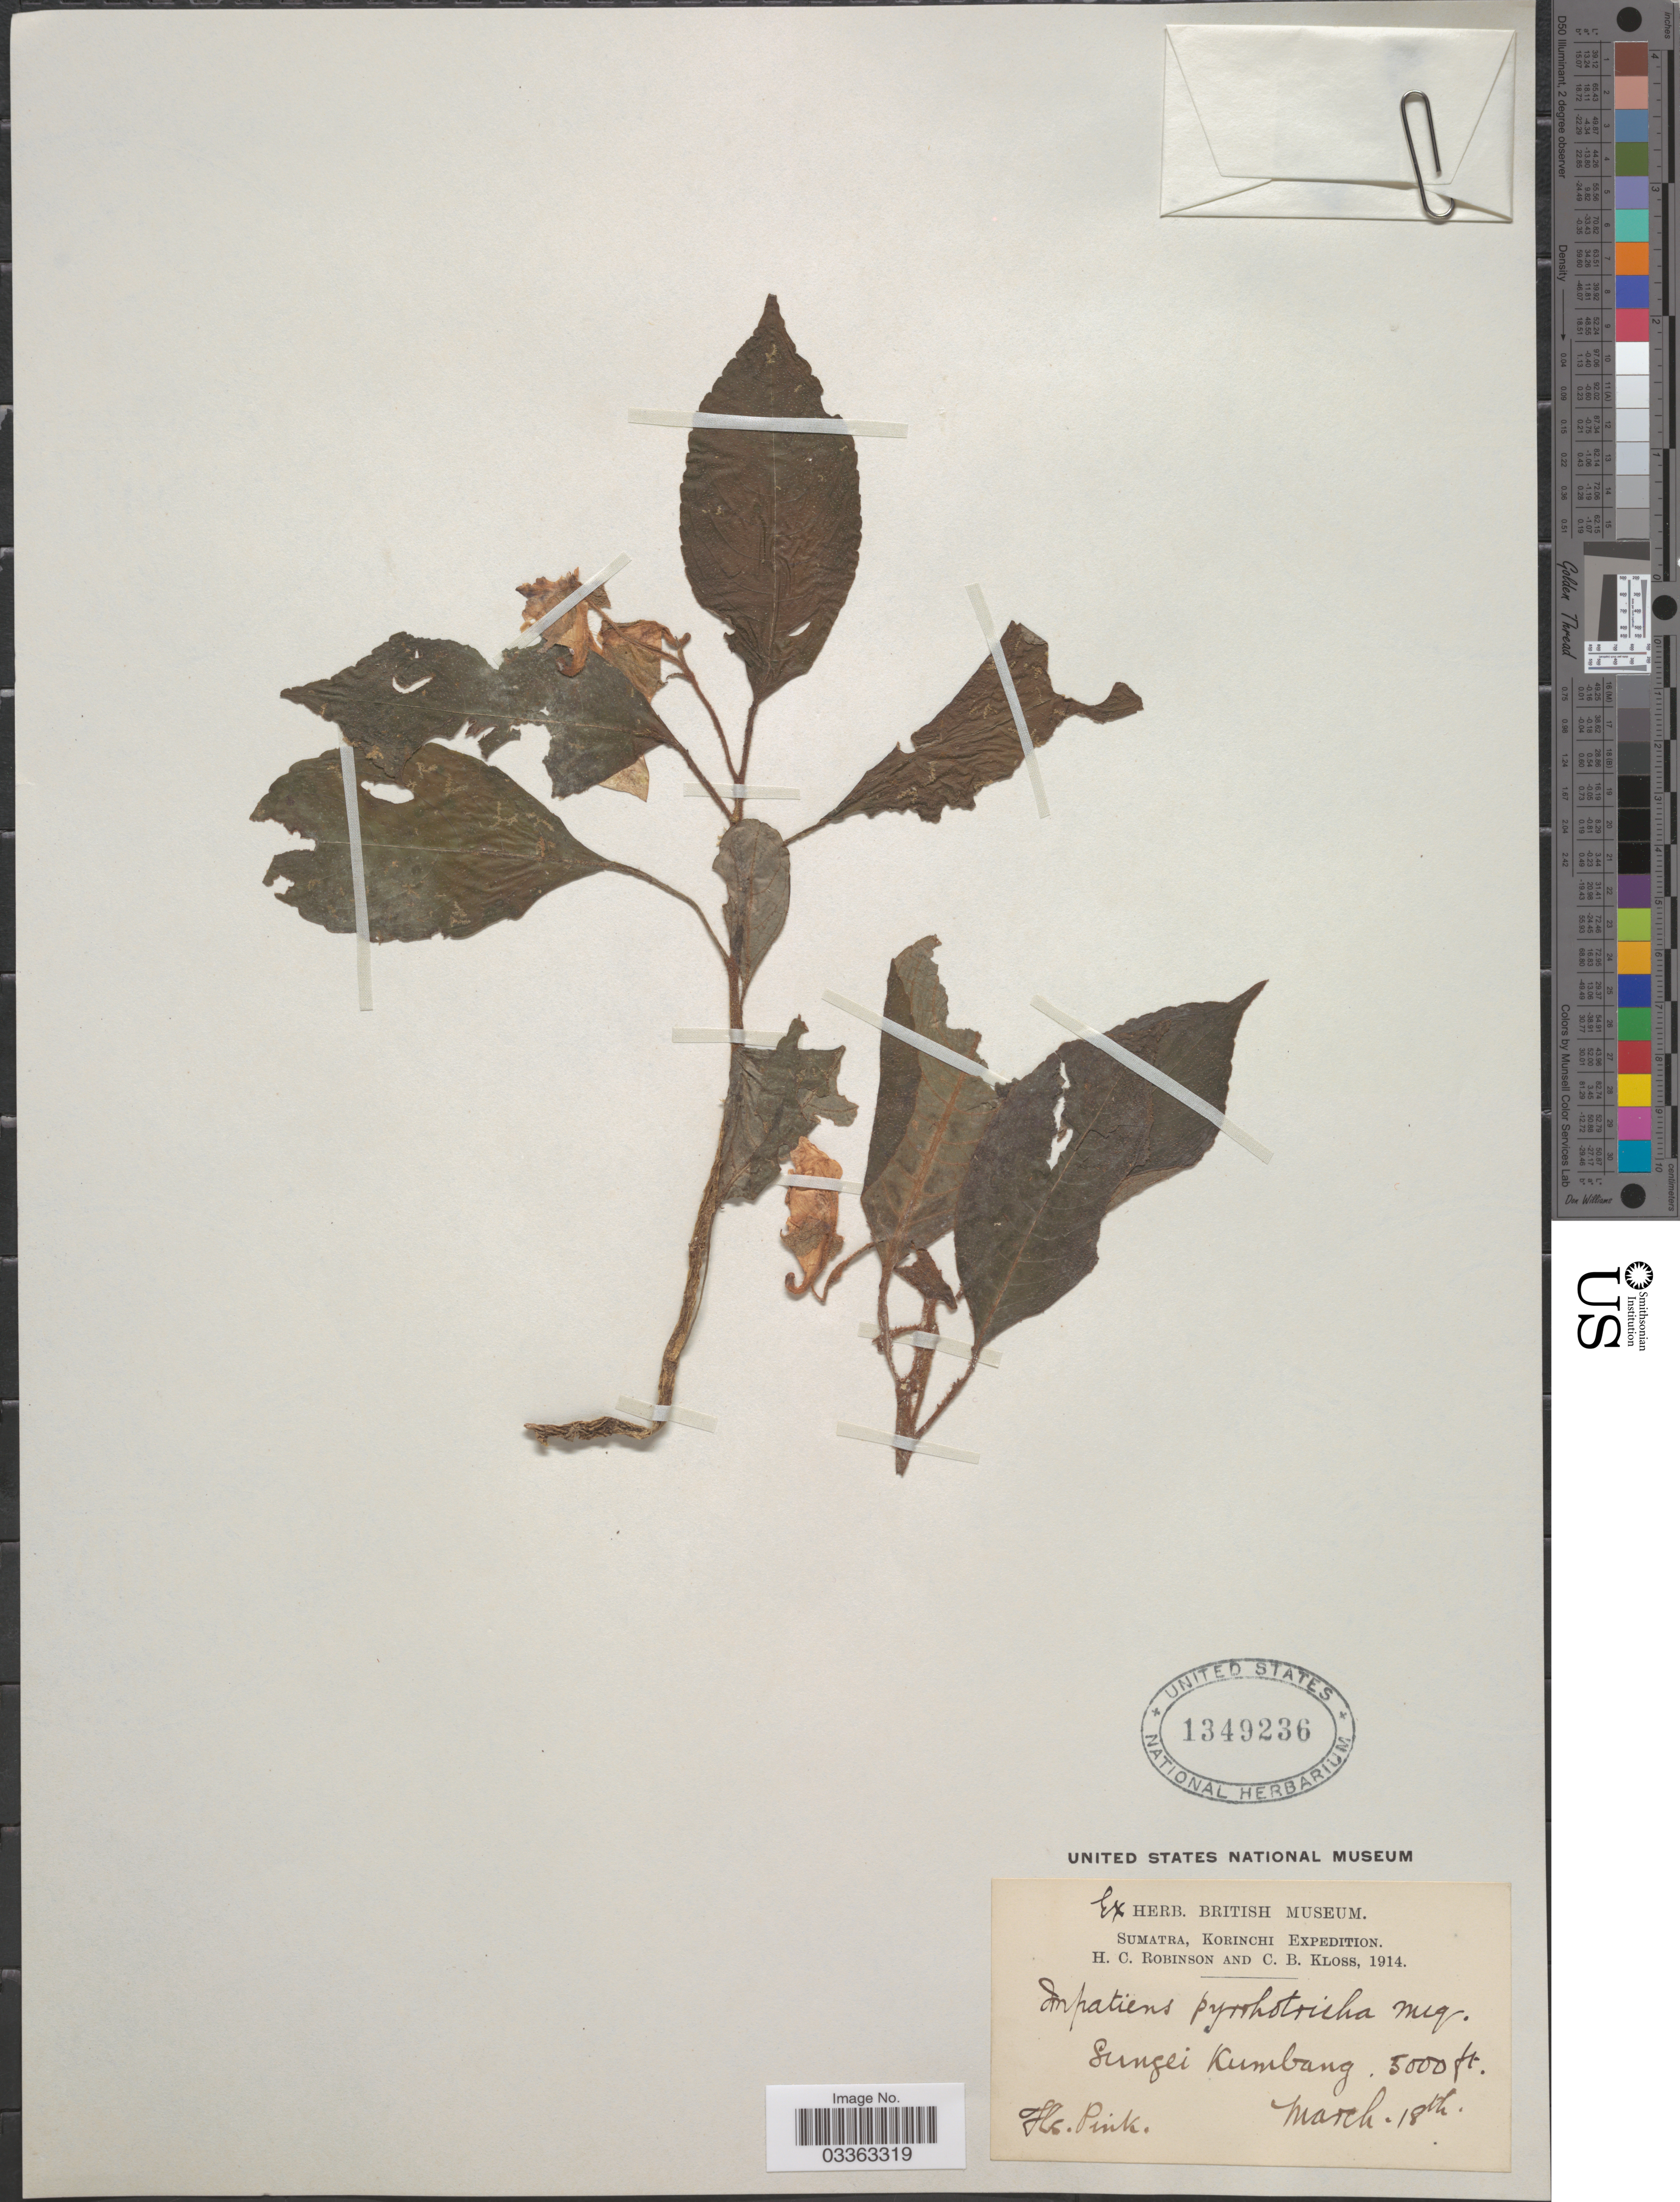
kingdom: Plantae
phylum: Tracheophyta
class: Magnoliopsida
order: Ericales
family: Balsaminaceae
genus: Impatiens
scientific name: Impatiens pyrhotricha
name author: Miq.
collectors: H. C. Robinson & C. Kloss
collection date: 1914-03-18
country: Indonesia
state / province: Sumatra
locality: Sungei Kumbang.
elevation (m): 1524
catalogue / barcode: US 1349236